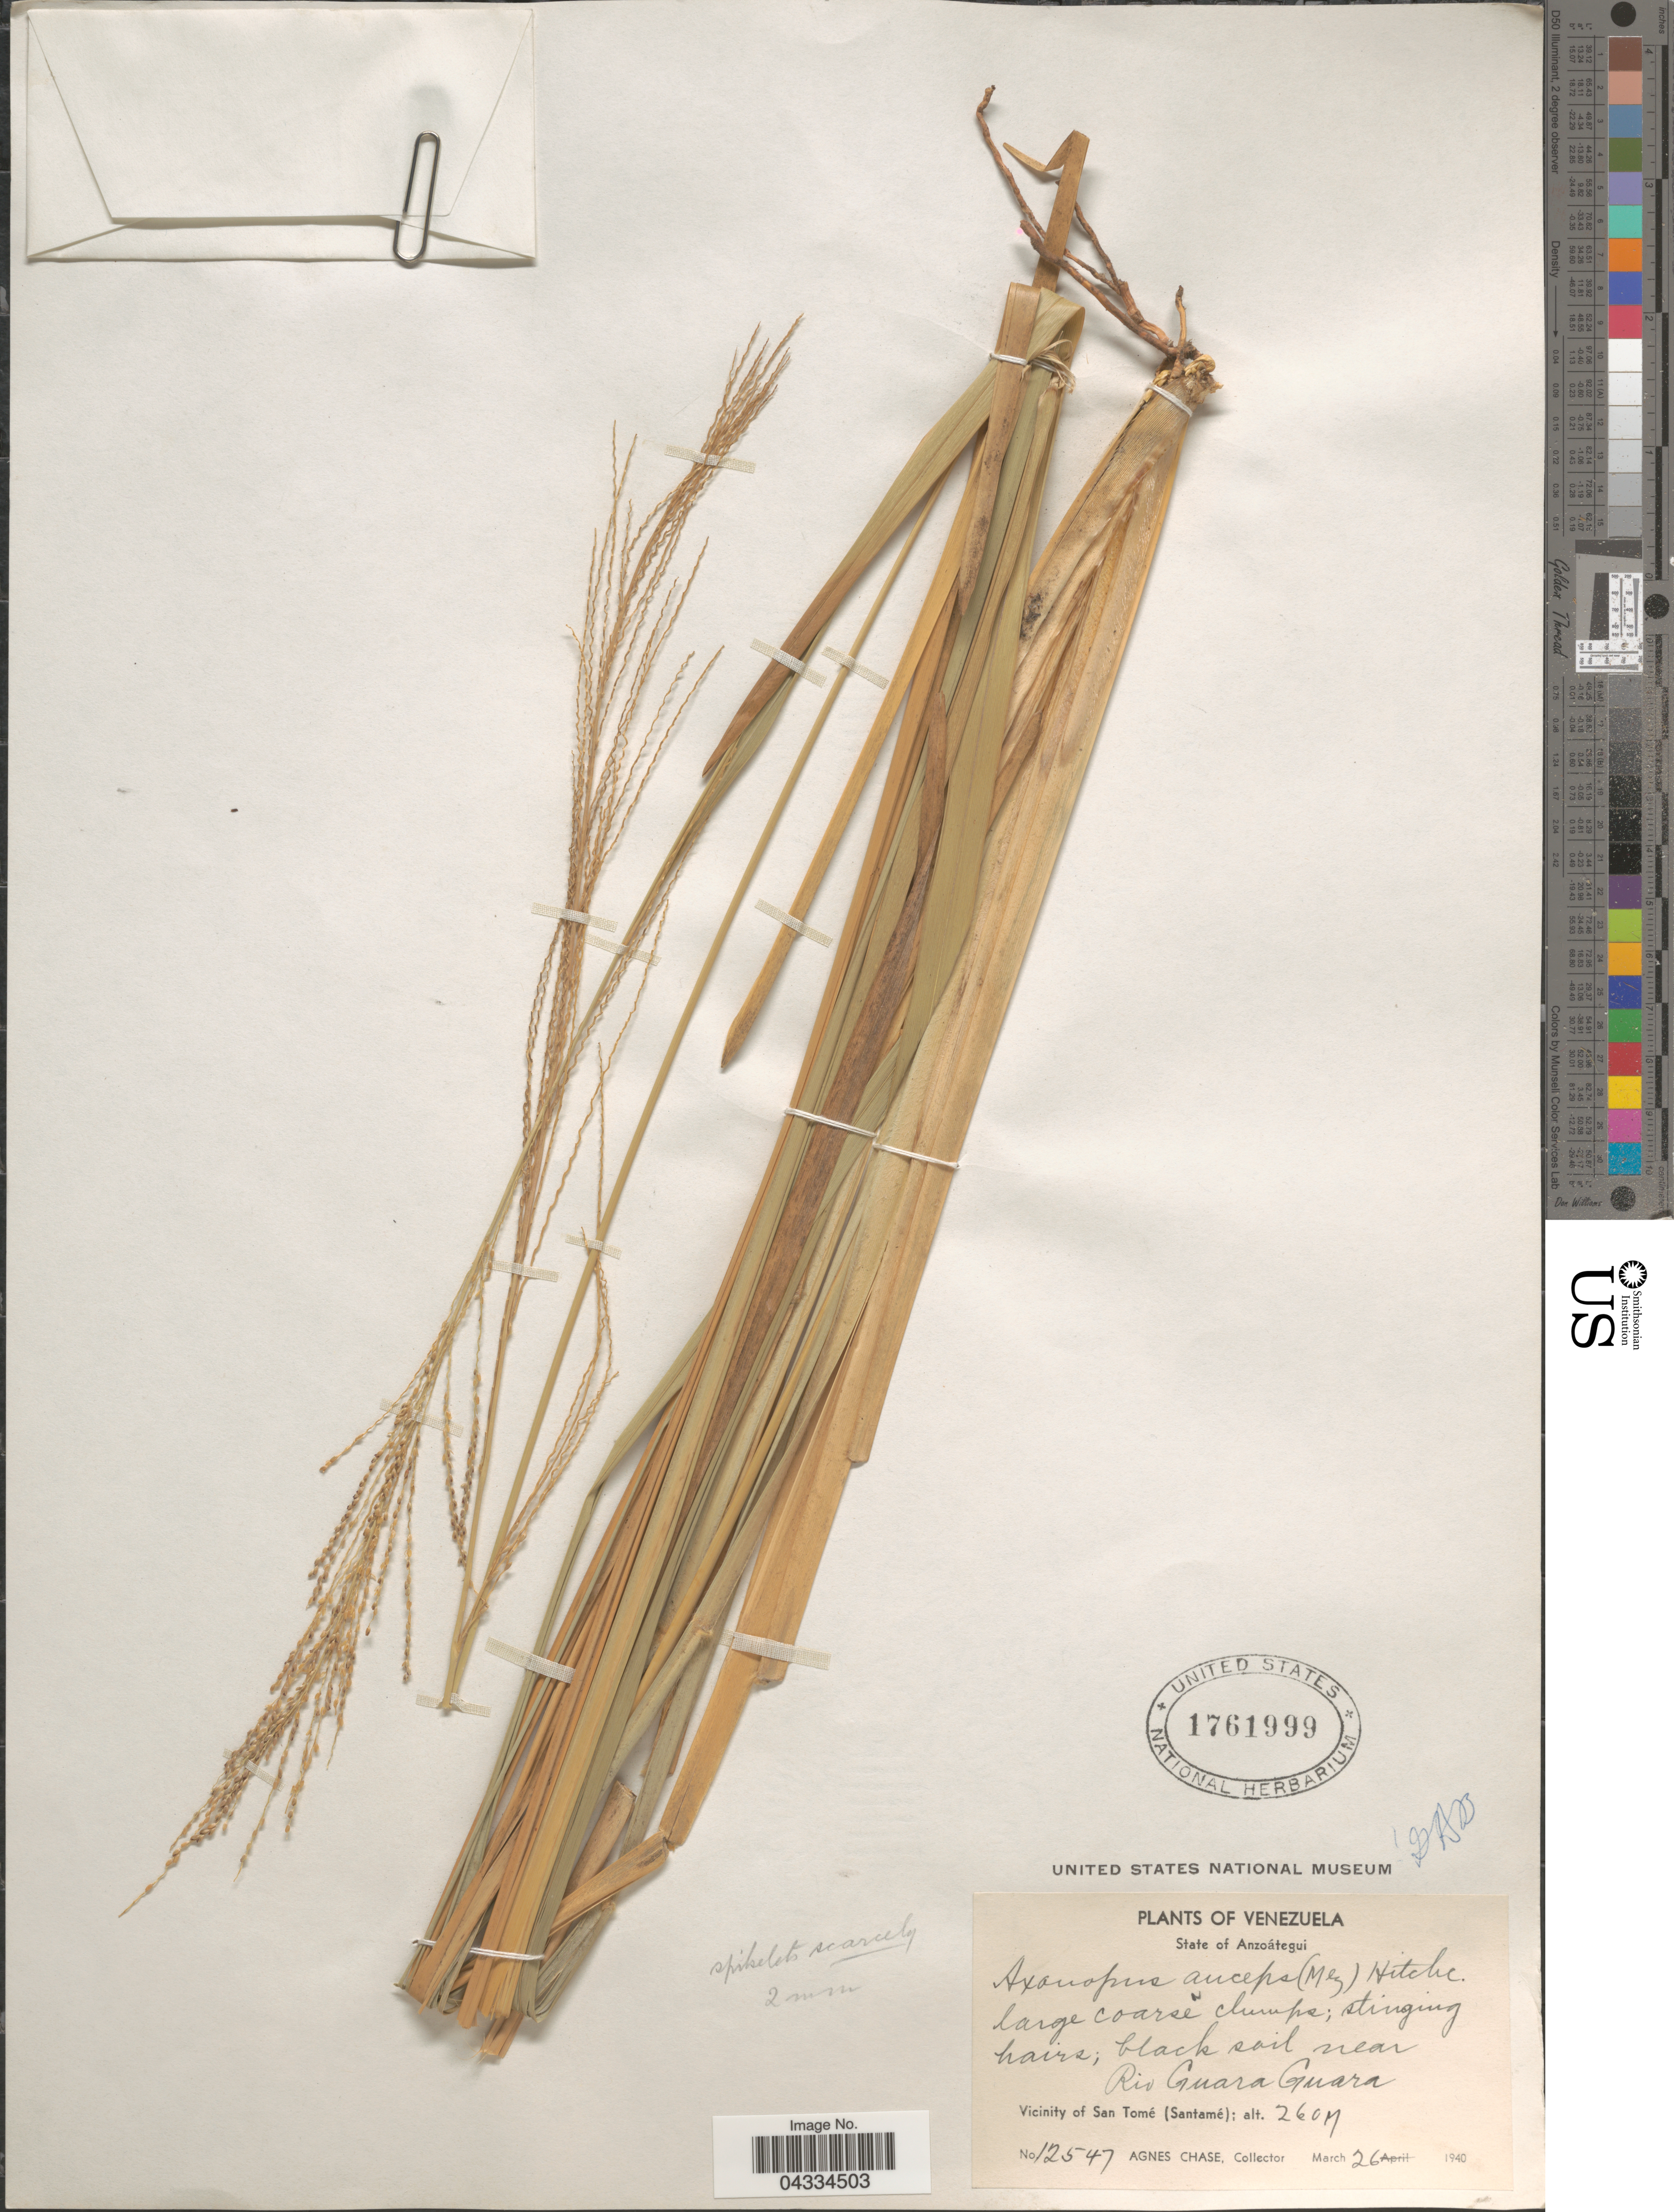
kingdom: Plantae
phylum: Tracheophyta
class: Liliopsida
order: Poales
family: Poaceae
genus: Axonopus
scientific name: Axonopus anceps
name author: (Mez) Hitchc.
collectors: A. Chase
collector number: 12547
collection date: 1940-03-26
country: Venezuela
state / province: Anzoategui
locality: Near Rio Guara Guara. Vicinity of San Tomé (Santamé).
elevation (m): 260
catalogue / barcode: US 1761999